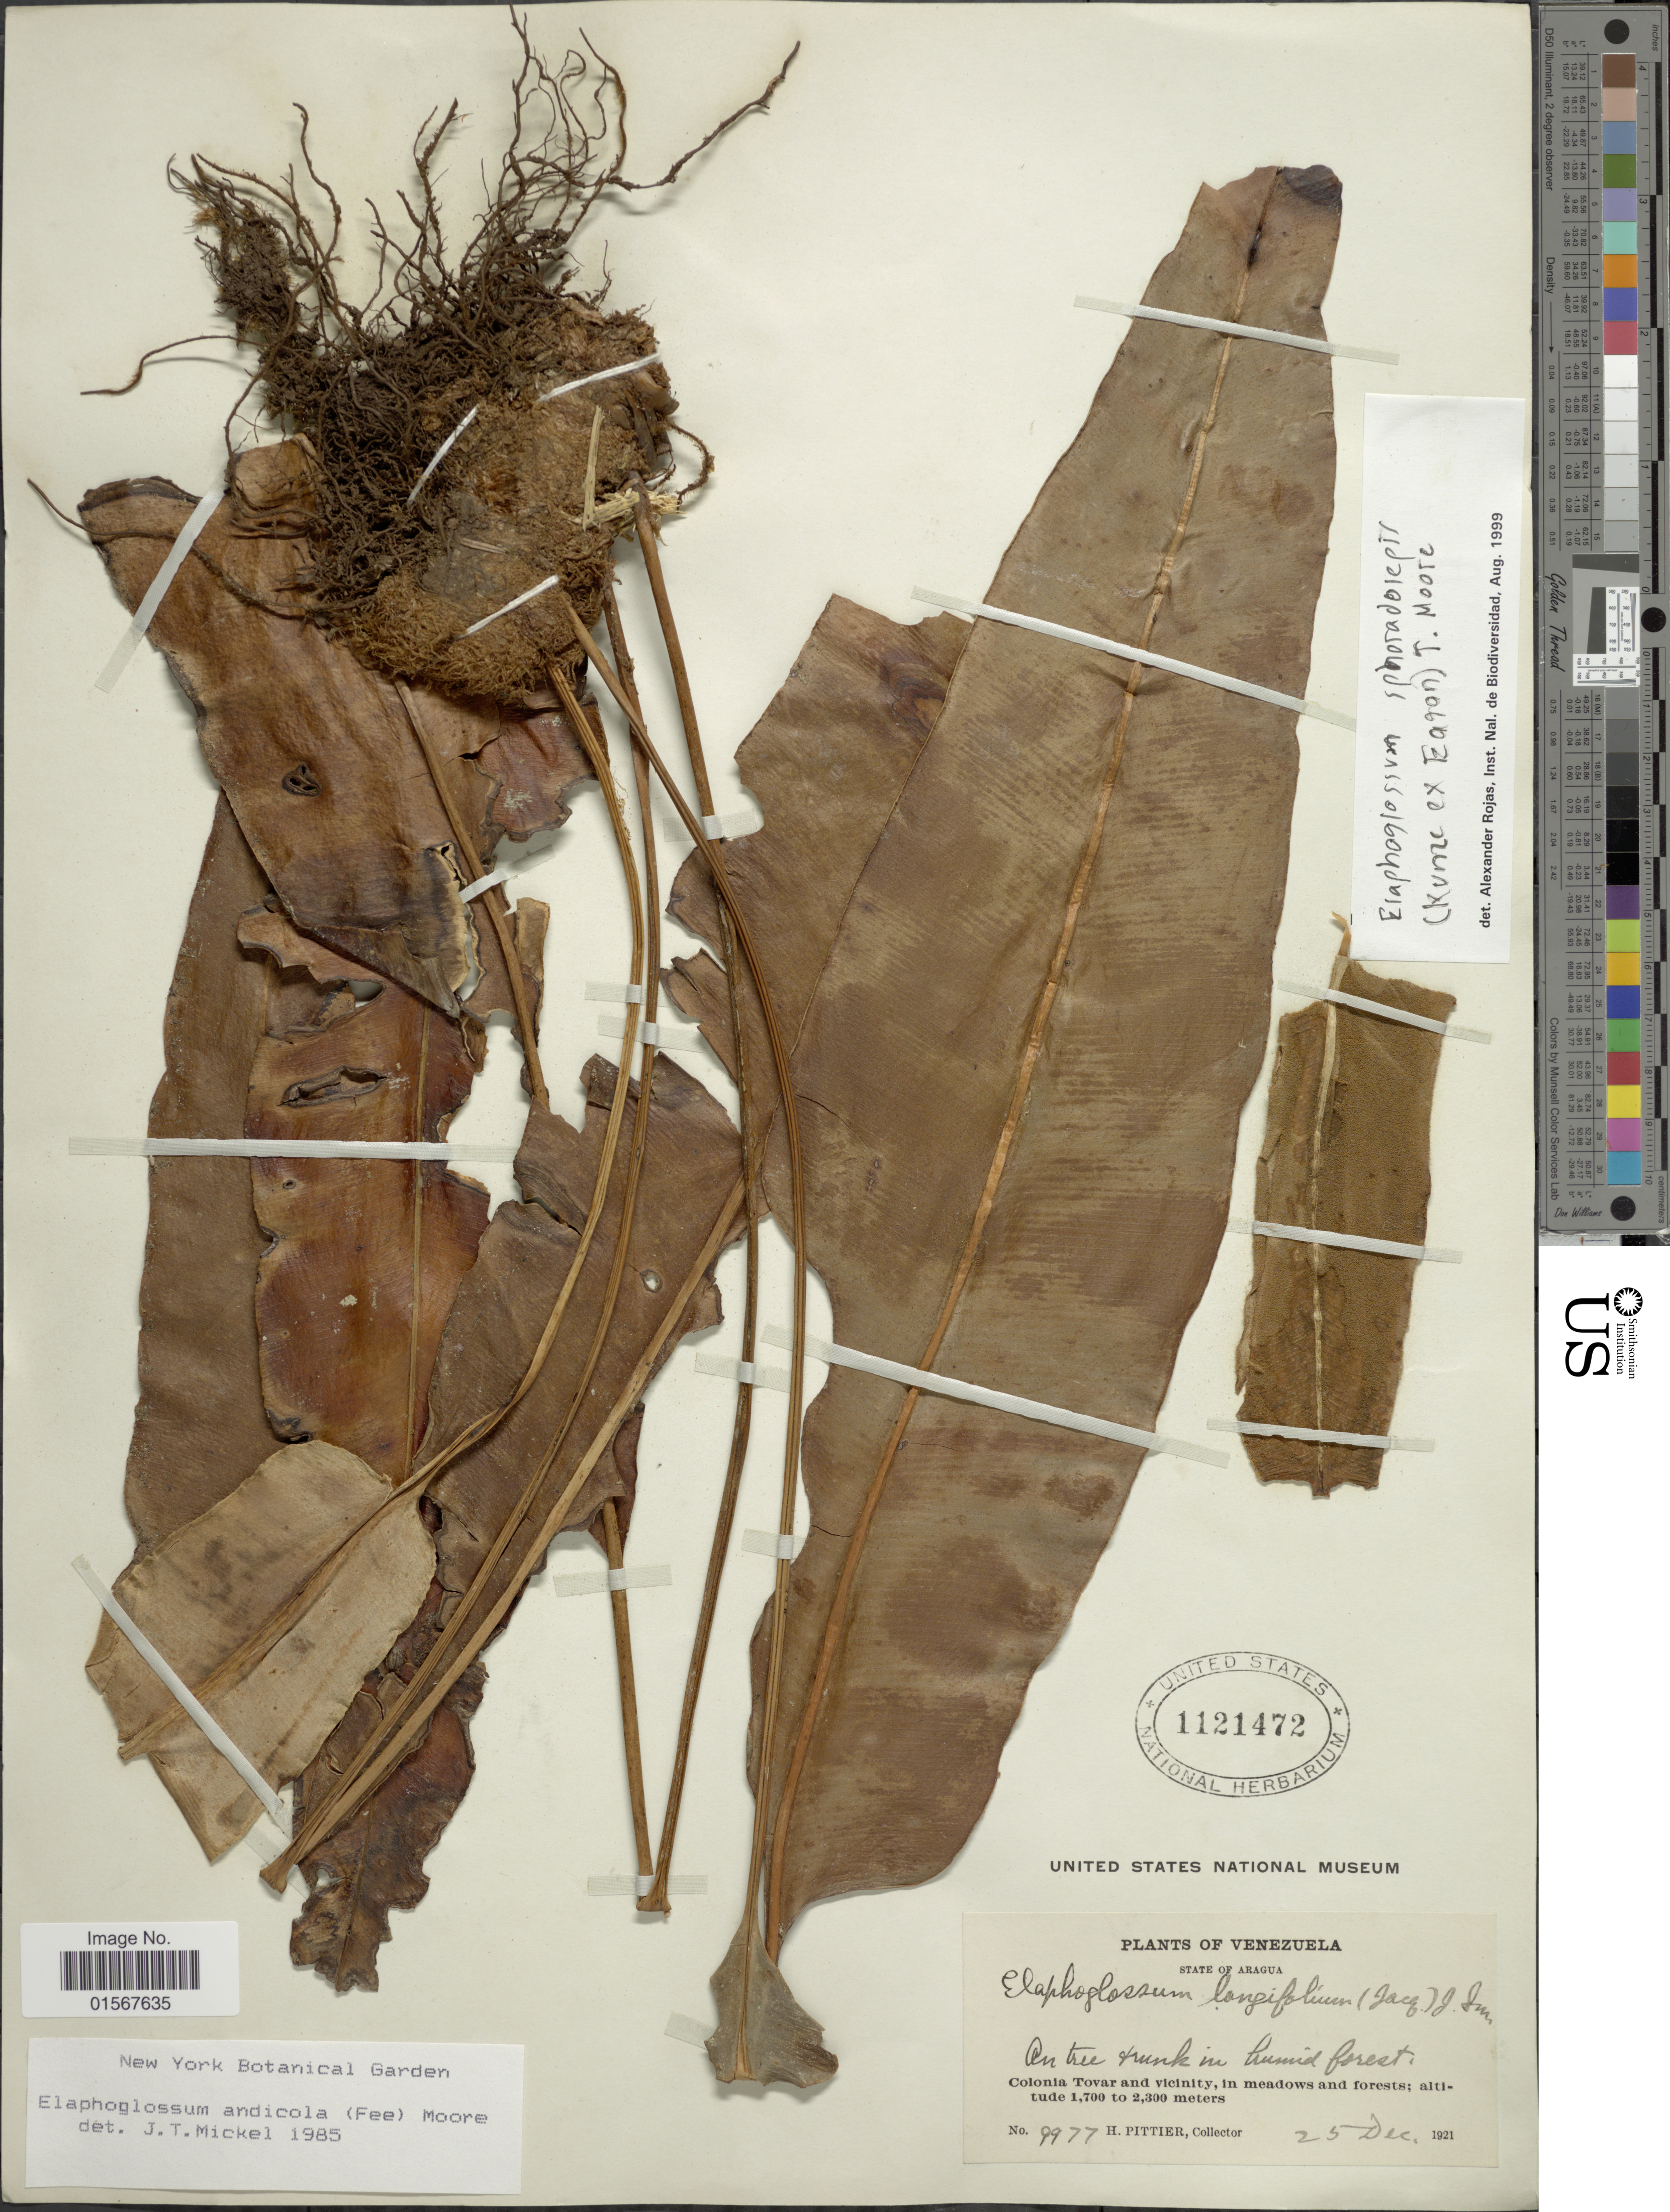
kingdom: Plantae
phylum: Tracheophyta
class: Polypodiopsida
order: Polypodiales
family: Dryopteridaceae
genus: Elaphoglossum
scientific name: Elaphoglossum sporadolepis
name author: (Kunze ex Kuhn) T. Moore ex C. Chr.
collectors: H. F. Pittier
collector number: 9977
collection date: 1921-12-25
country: Venezuela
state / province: Aragua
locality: State of Aragua, Colonia Tovar and vicinity, in meadows and forests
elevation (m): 1700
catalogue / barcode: US 1121472